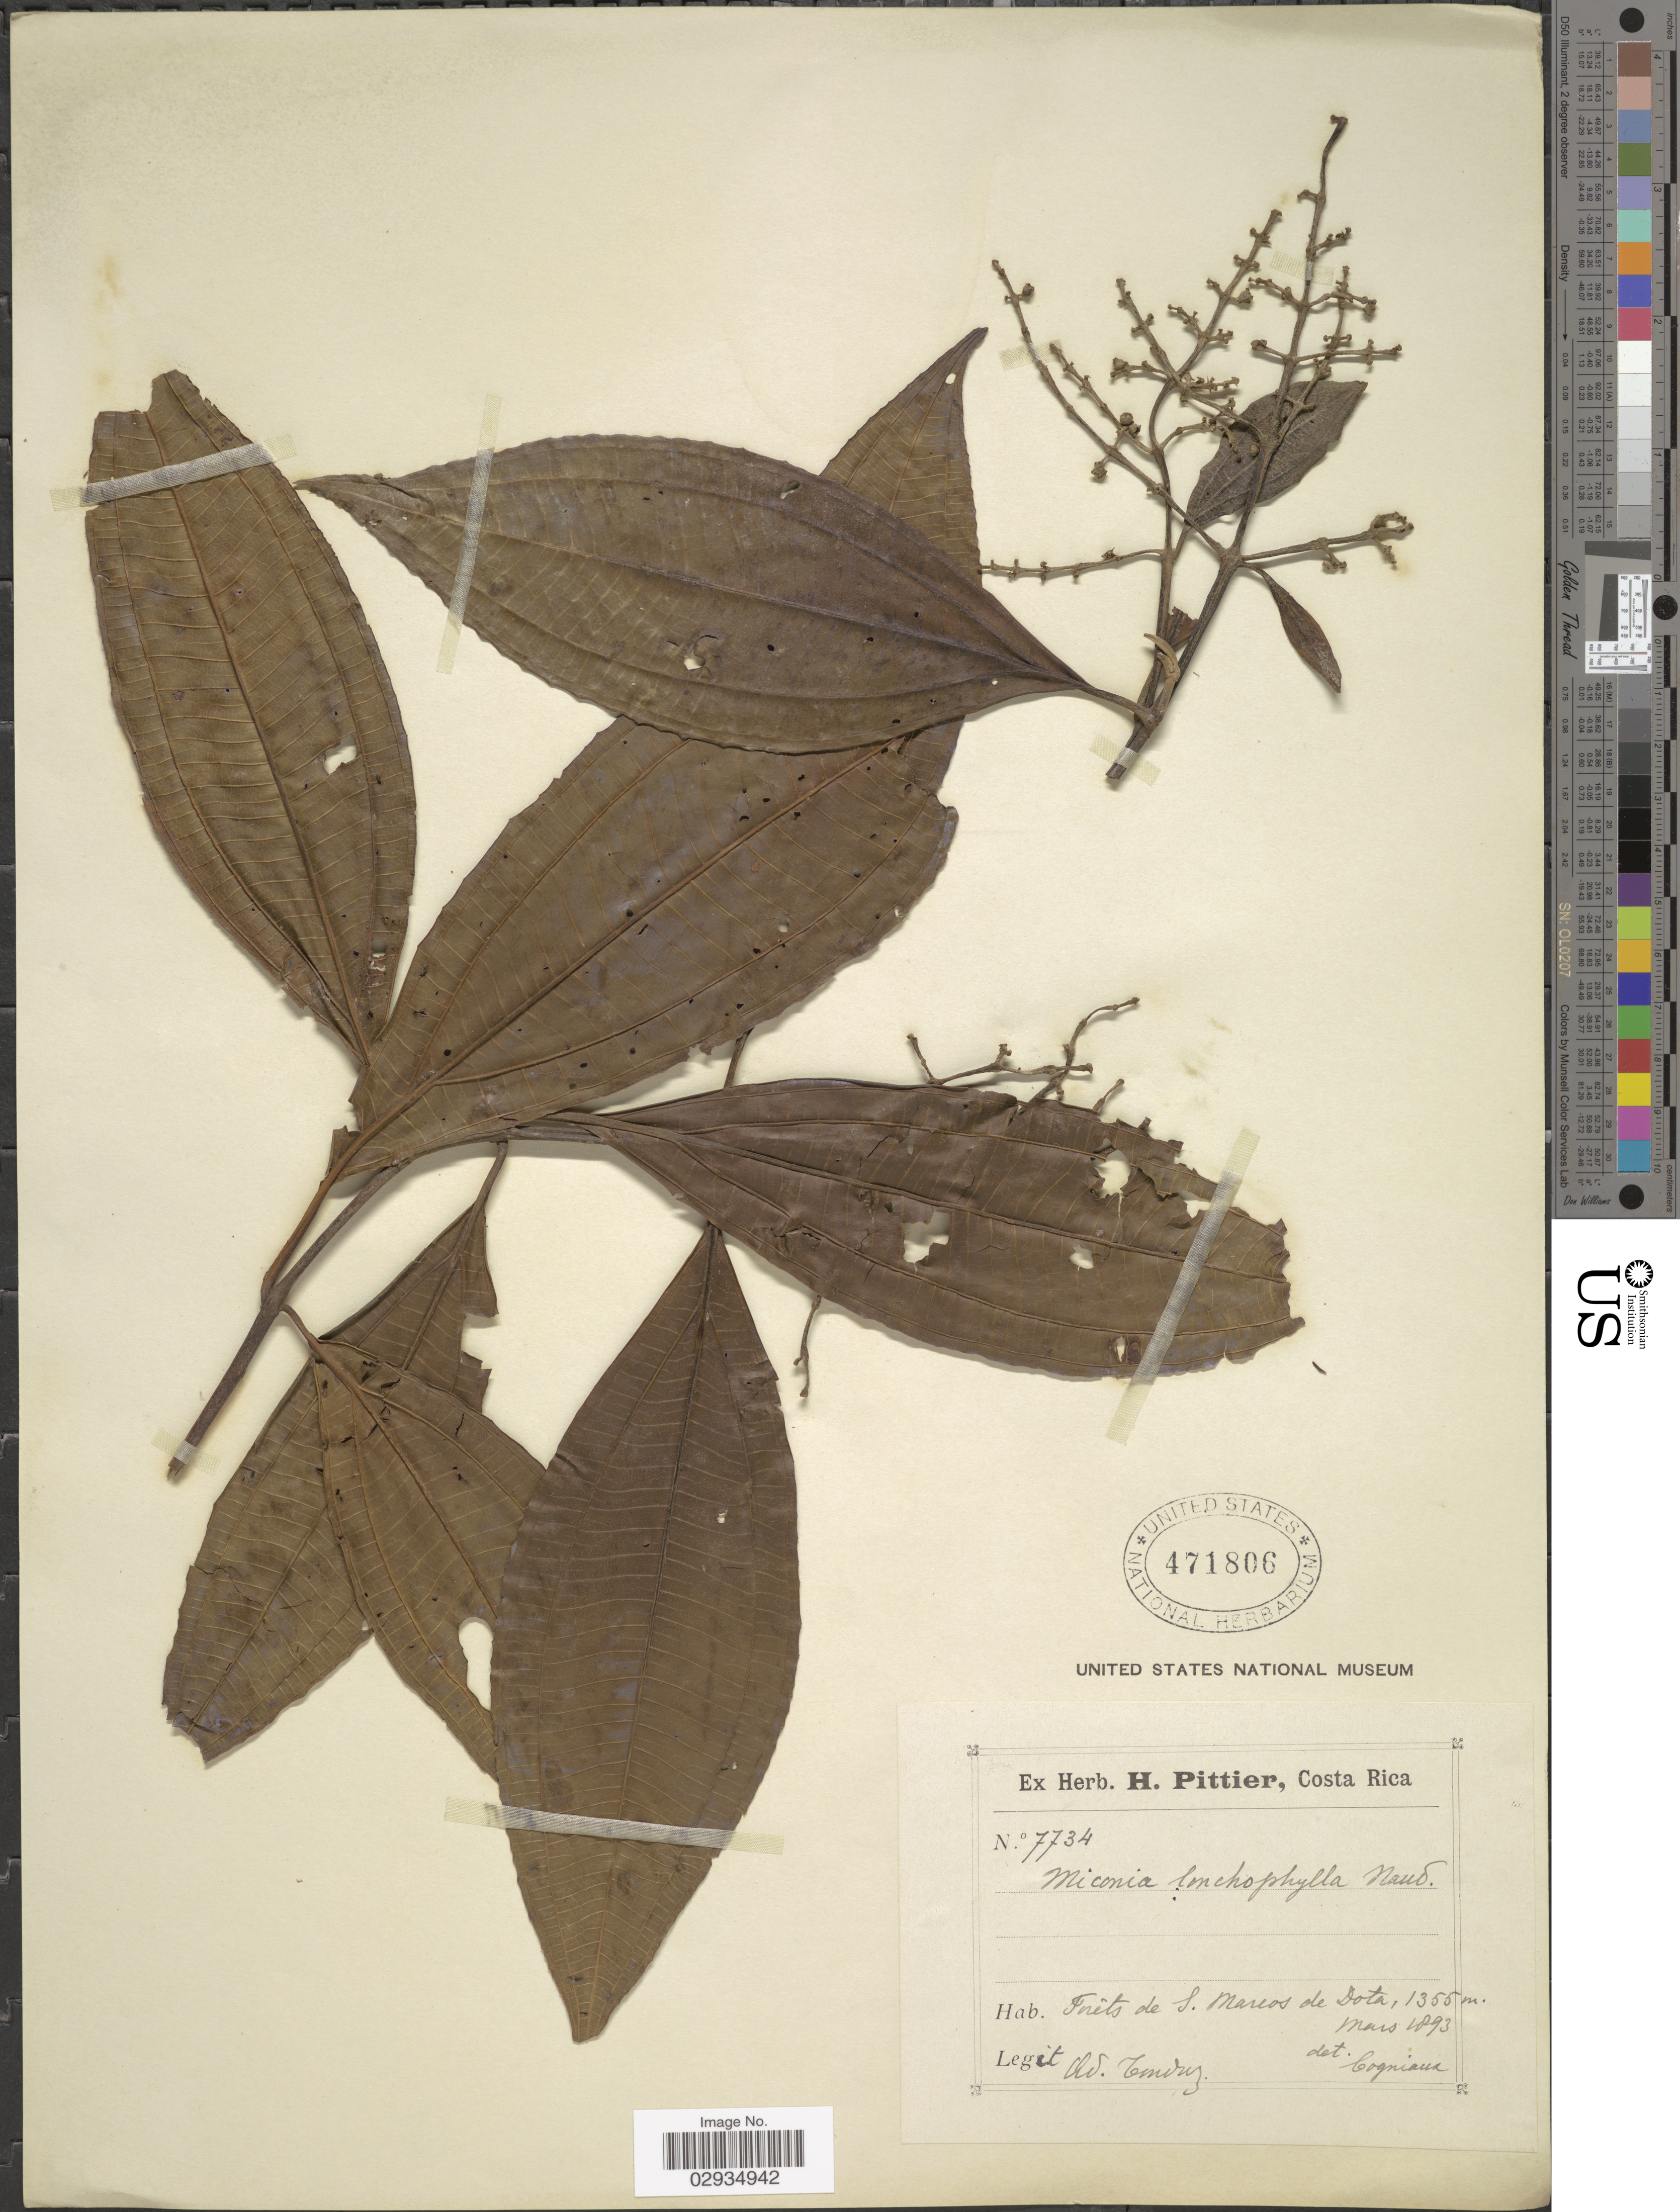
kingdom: Plantae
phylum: Tracheophyta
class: Magnoliopsida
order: Myrtales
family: Melastomataceae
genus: Miconia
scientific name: Miconia lonchophylla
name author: Naudin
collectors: A. Tonduz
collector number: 7734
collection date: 1893-03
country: Costa Rica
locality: Forêts de S. Marcos de Dota.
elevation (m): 1355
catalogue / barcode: US 471806